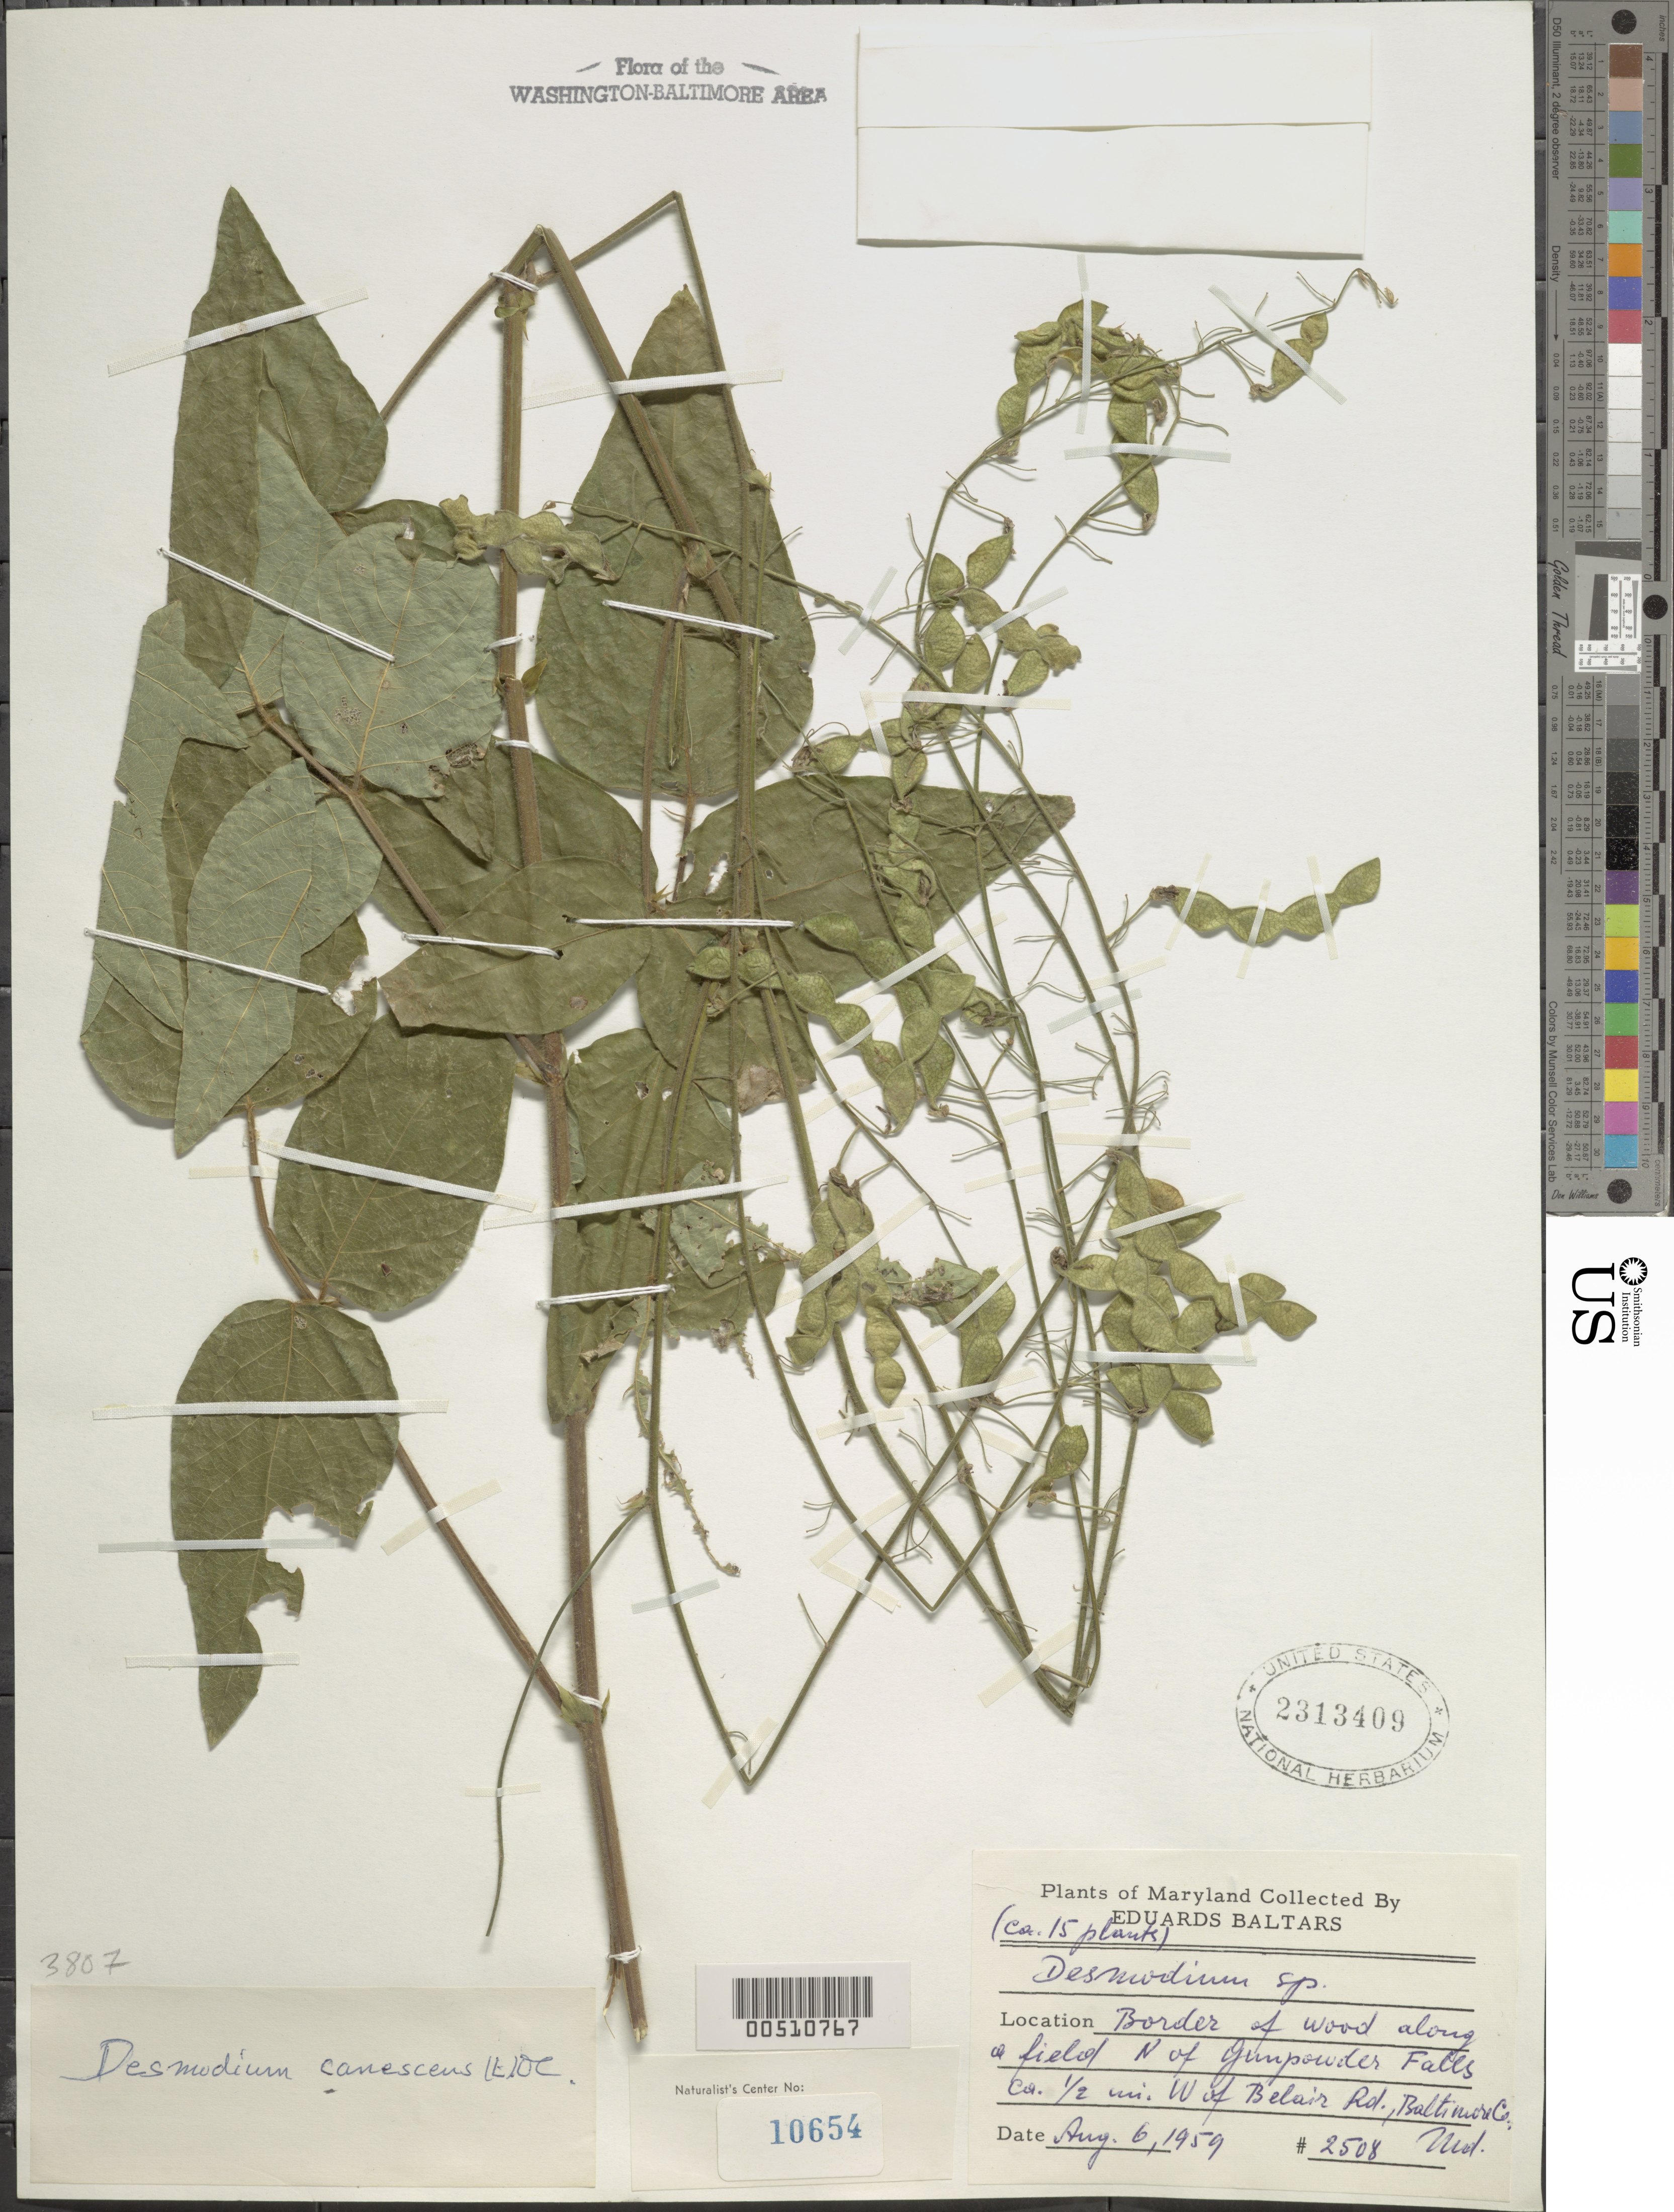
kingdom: Plantae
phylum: Tracheophyta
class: Magnoliopsida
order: Fabales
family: Fabaceae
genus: Desmodium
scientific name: Desmodium canescens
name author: (L.) DC.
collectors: E. Baltars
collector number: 2508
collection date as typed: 06 Aug 1959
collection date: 1959-08-06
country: United States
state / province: Maryland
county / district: Baltimore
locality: N of Gunpowder Falls, W of Belair Rd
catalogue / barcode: US 2313409